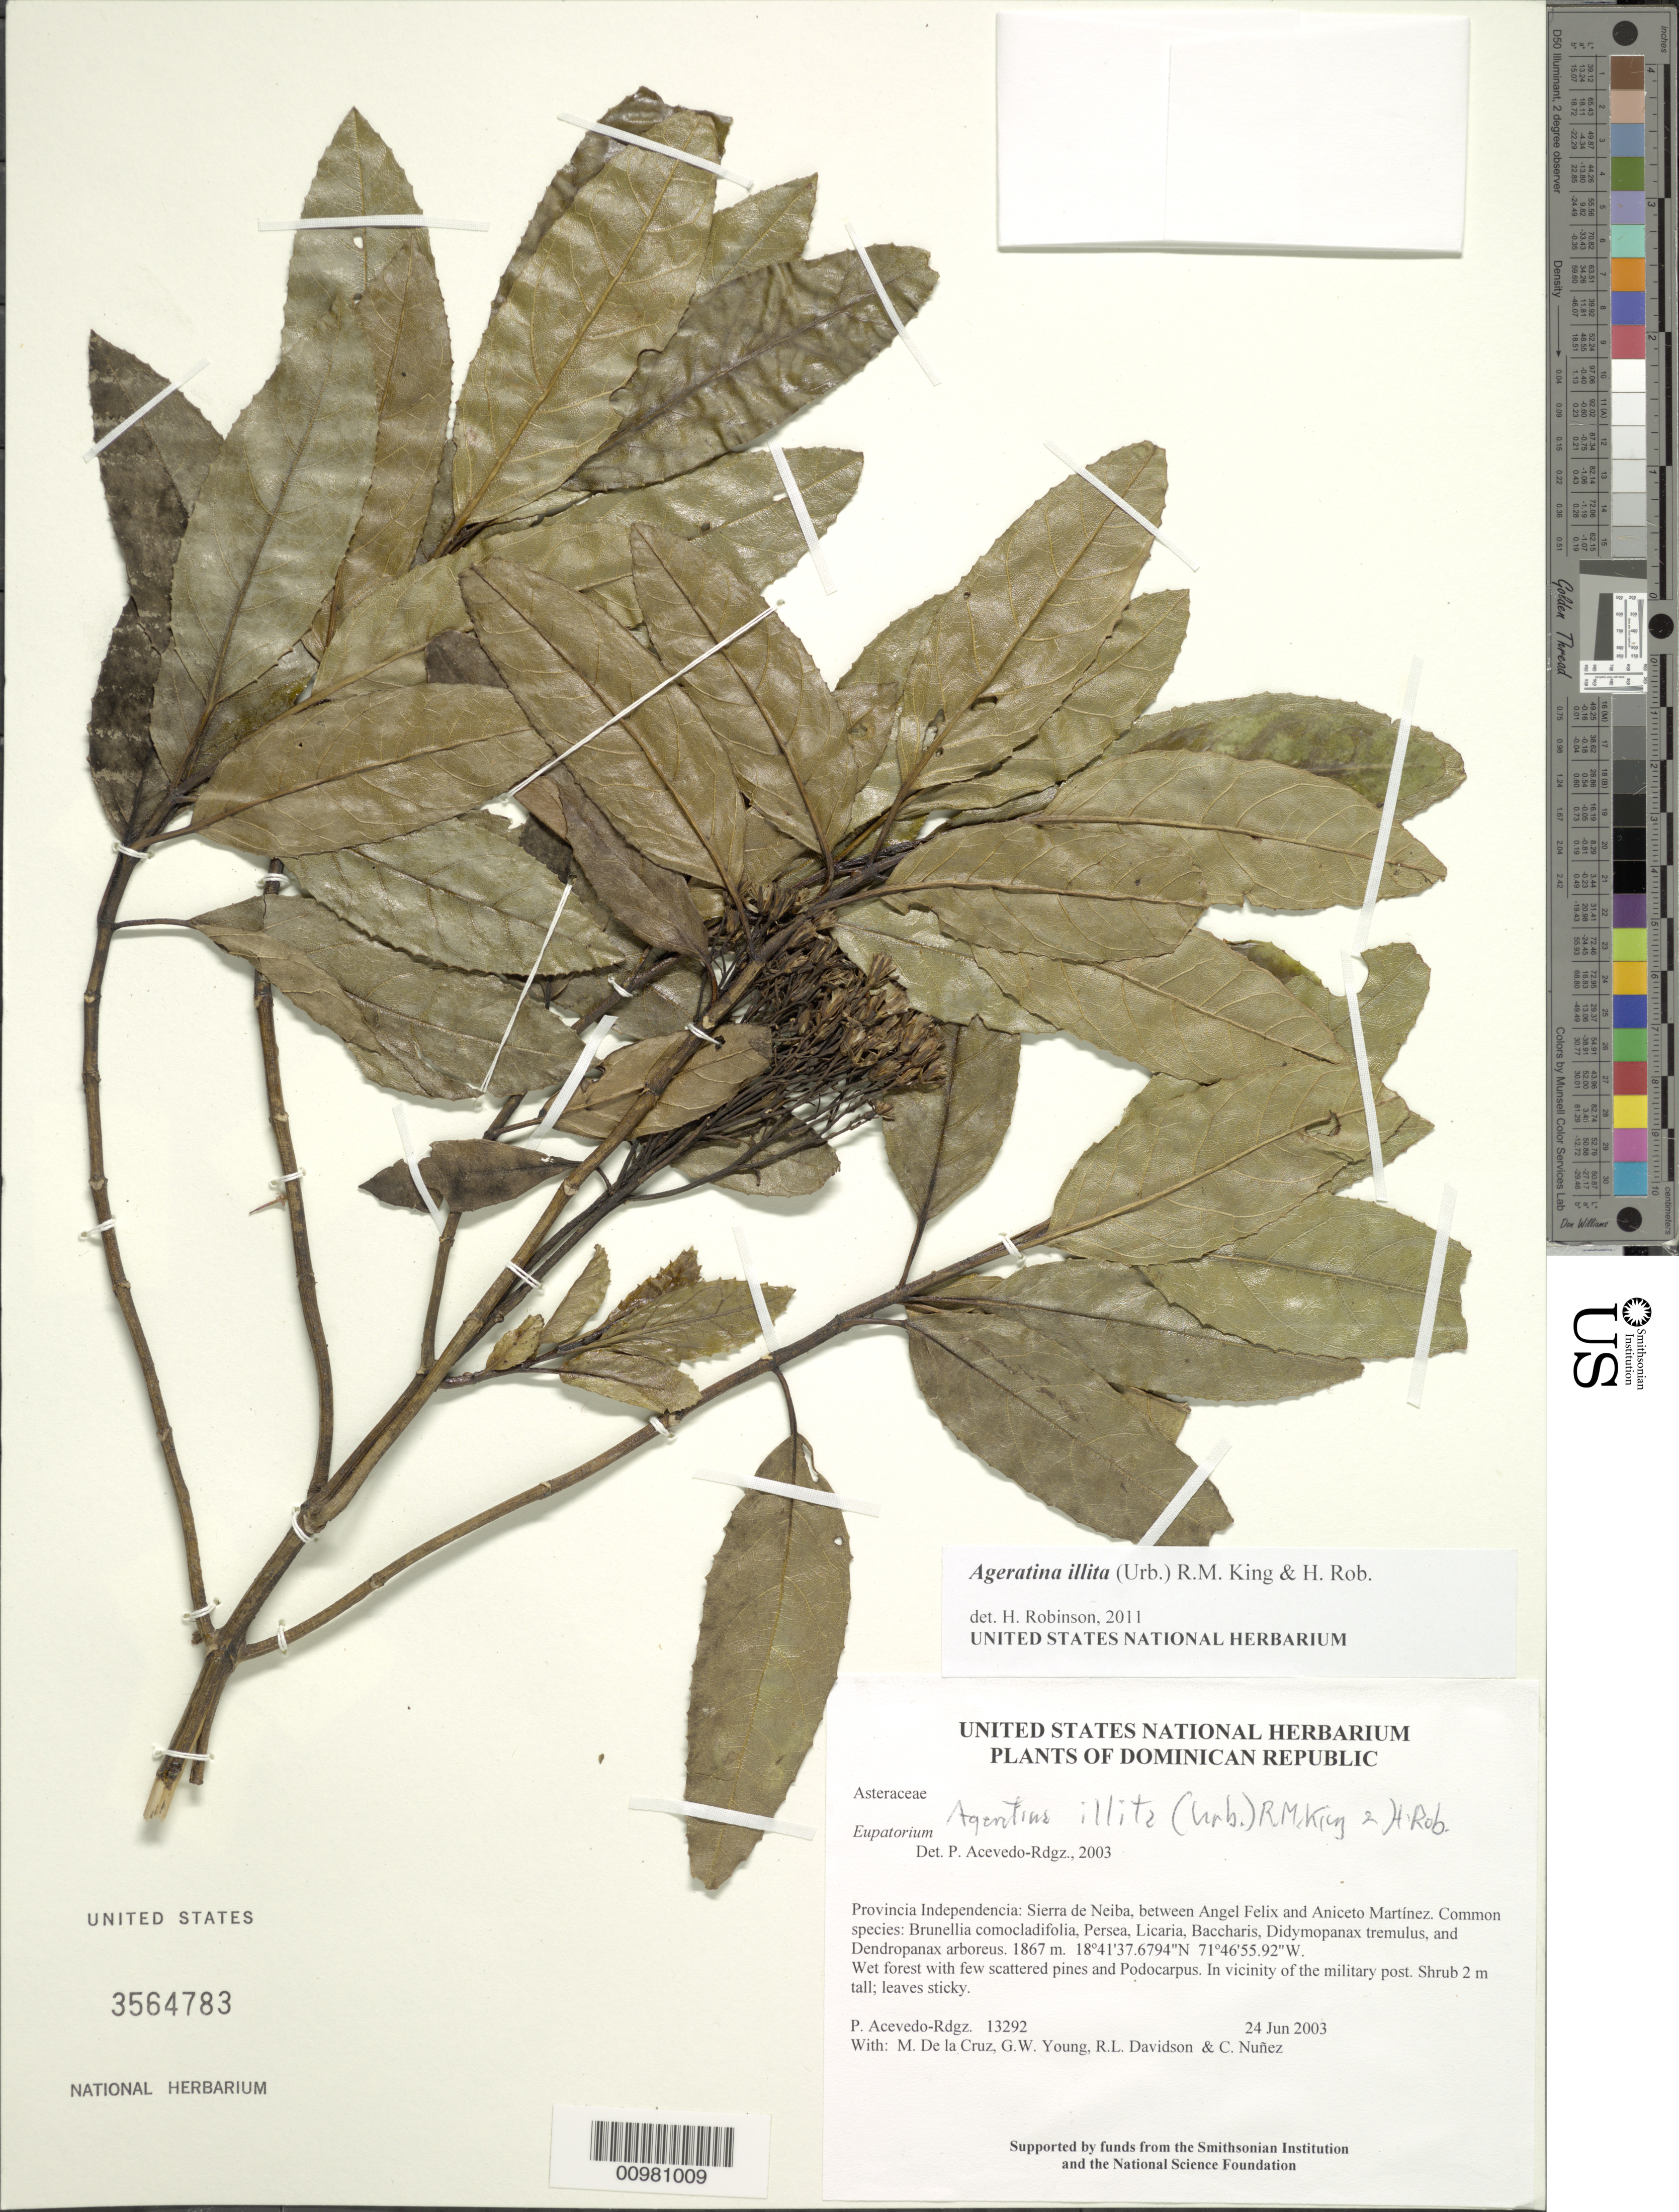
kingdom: Plantae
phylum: Tracheophyta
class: Magnoliopsida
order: Asterales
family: Asteraceae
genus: Ageratina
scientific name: Ageratina illita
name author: (Urb.) R.M. King & H. Rob.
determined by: Robinson, Harold E., (US)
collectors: P. Acevedo-Rodr., M. de la Cruz, J. Rawlins, G. Young, R. Davidson & C. Nunez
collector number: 13292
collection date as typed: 24 Jun 2003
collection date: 2003-06-24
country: Dominican Republic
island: Hispaniola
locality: Provincia Independencia: Sierra de Neiba, between Angel Felix and Aniceto Martínez. Common species: Brunellia comocladifolia, Persea, Licaria, Baccharis, Didymopanax tremulus, and Dendropanax arboreus.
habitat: Wet forest with few scattered pines and Podocarpus. In vicinity of the military post.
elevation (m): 1867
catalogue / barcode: US 3564783